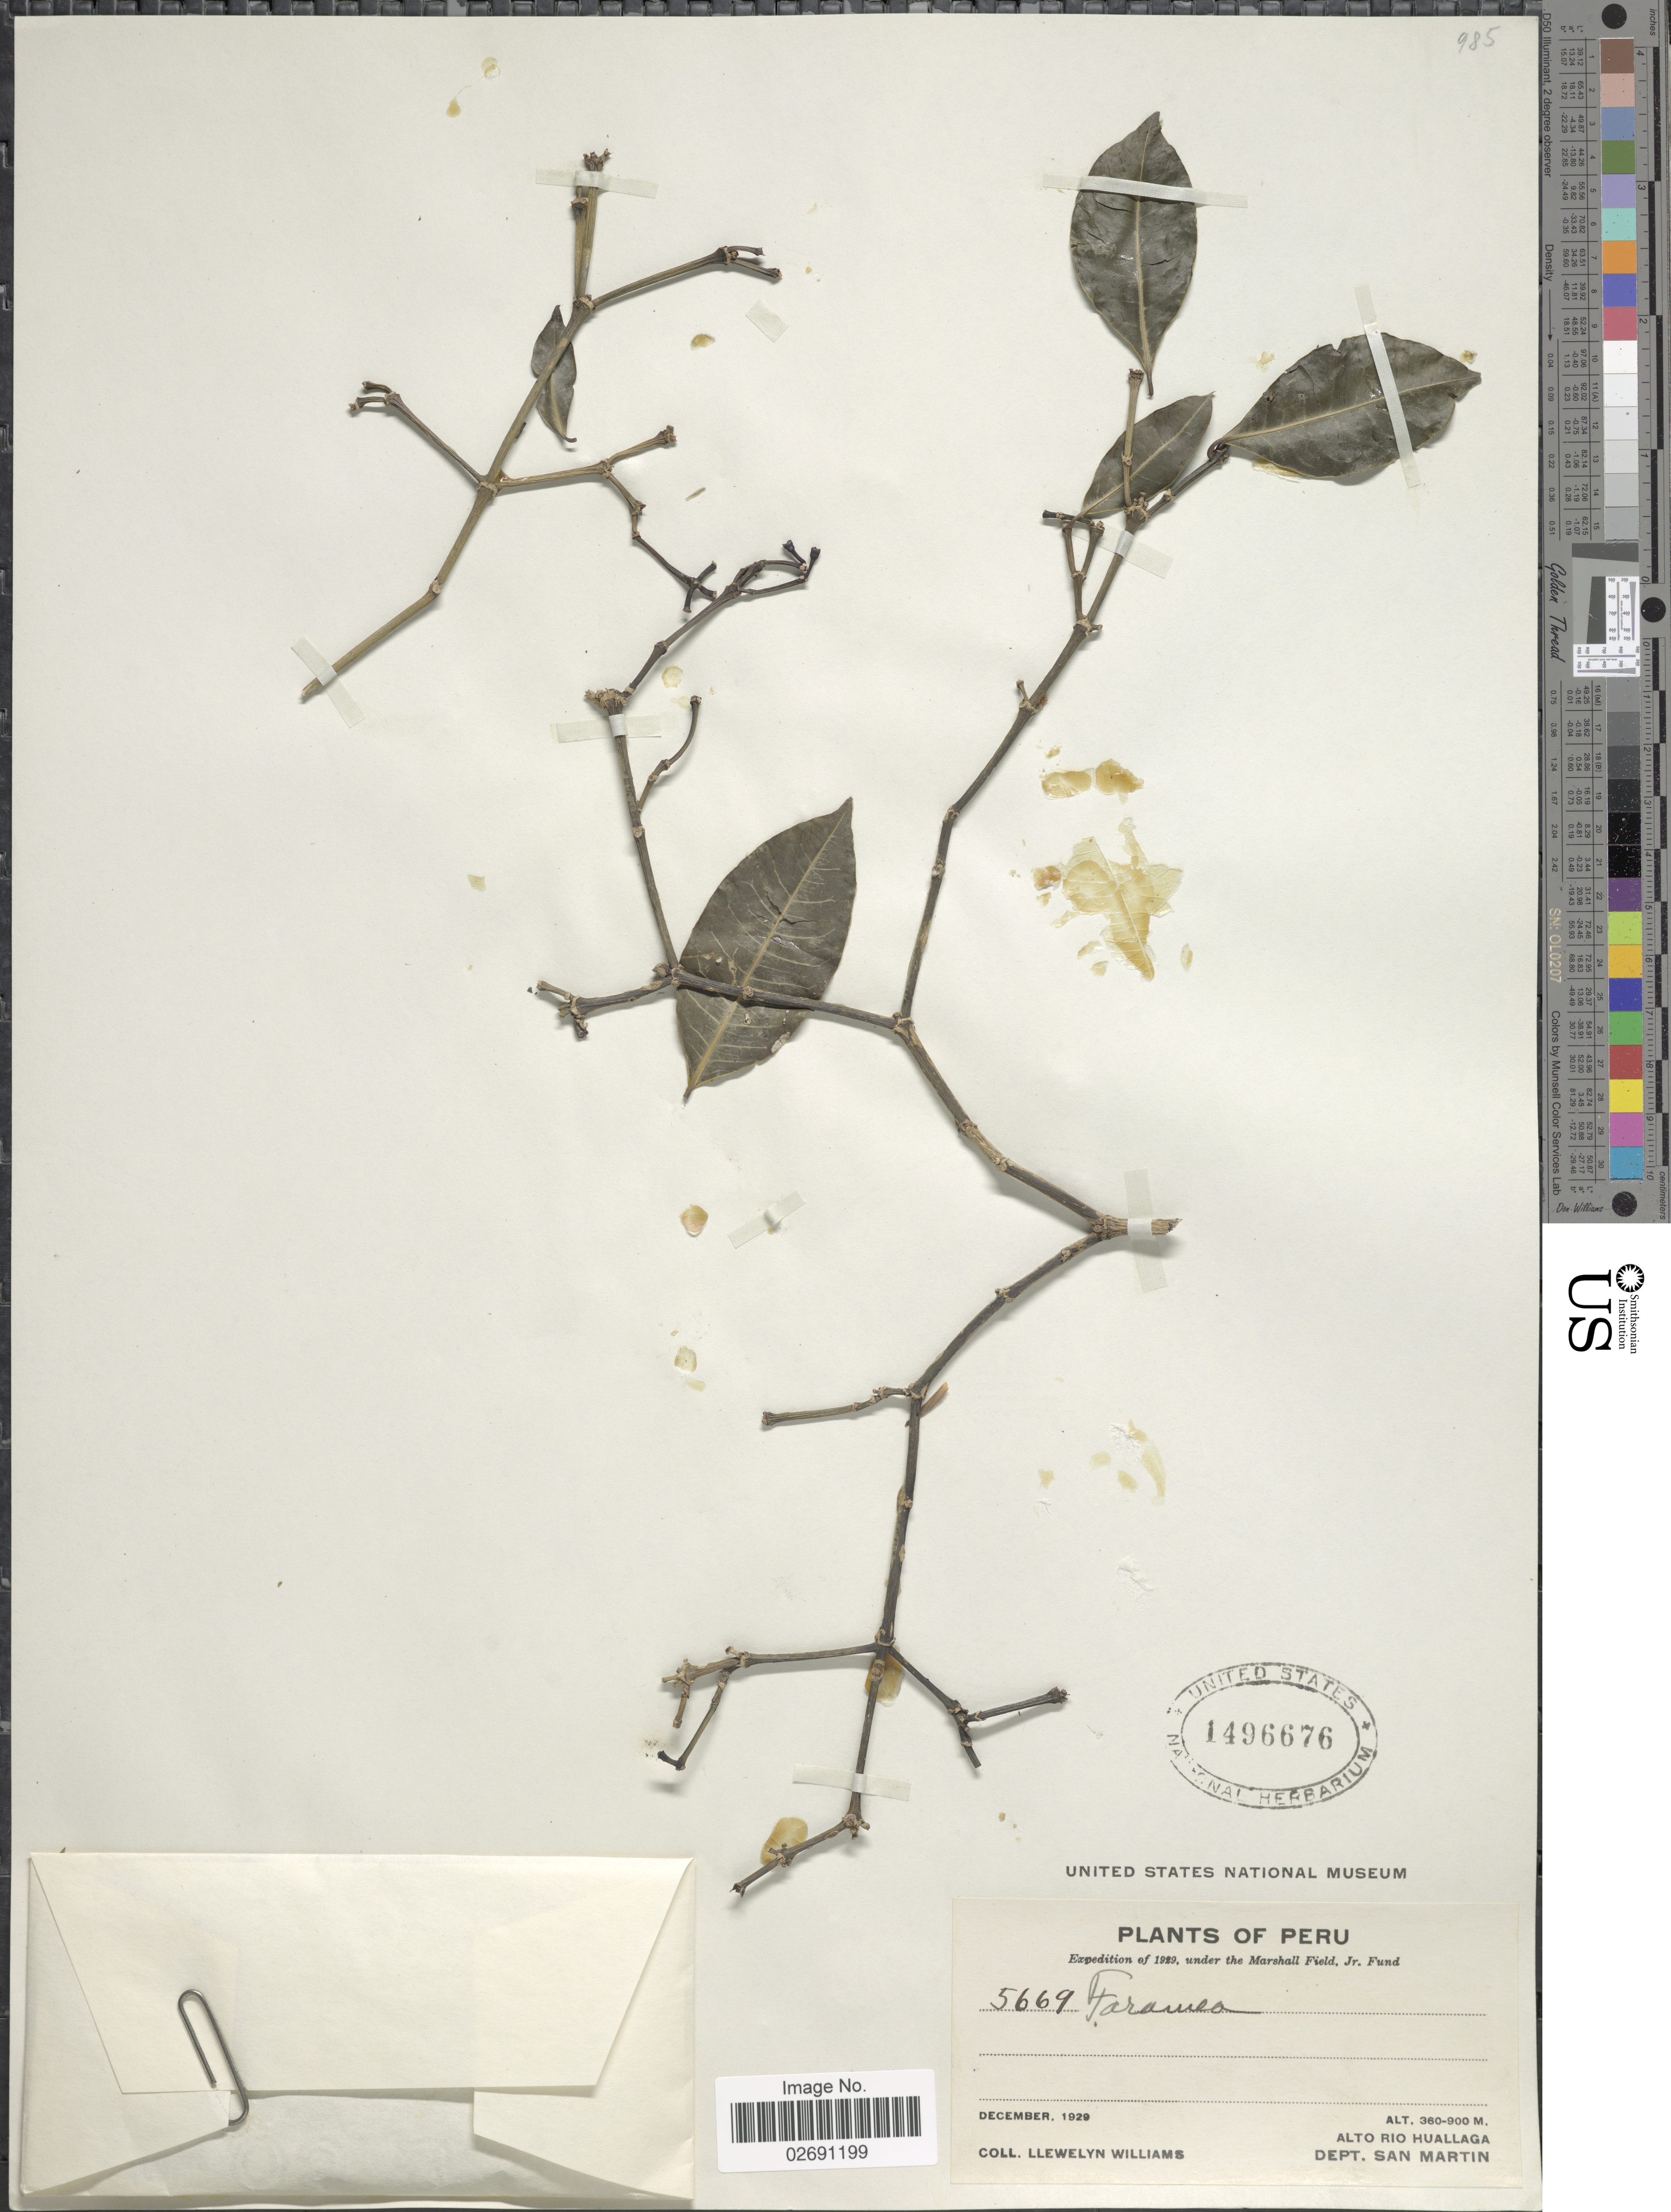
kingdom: Plantae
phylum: Tracheophyta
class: Magnoliopsida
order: Gentianales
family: Rubiaceae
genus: Faramea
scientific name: Faramea sp.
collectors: Ll. Williams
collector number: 5669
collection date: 1929-12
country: Peru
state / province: San Martín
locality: Alto Rio Huallaga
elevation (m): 360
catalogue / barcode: US 1496676